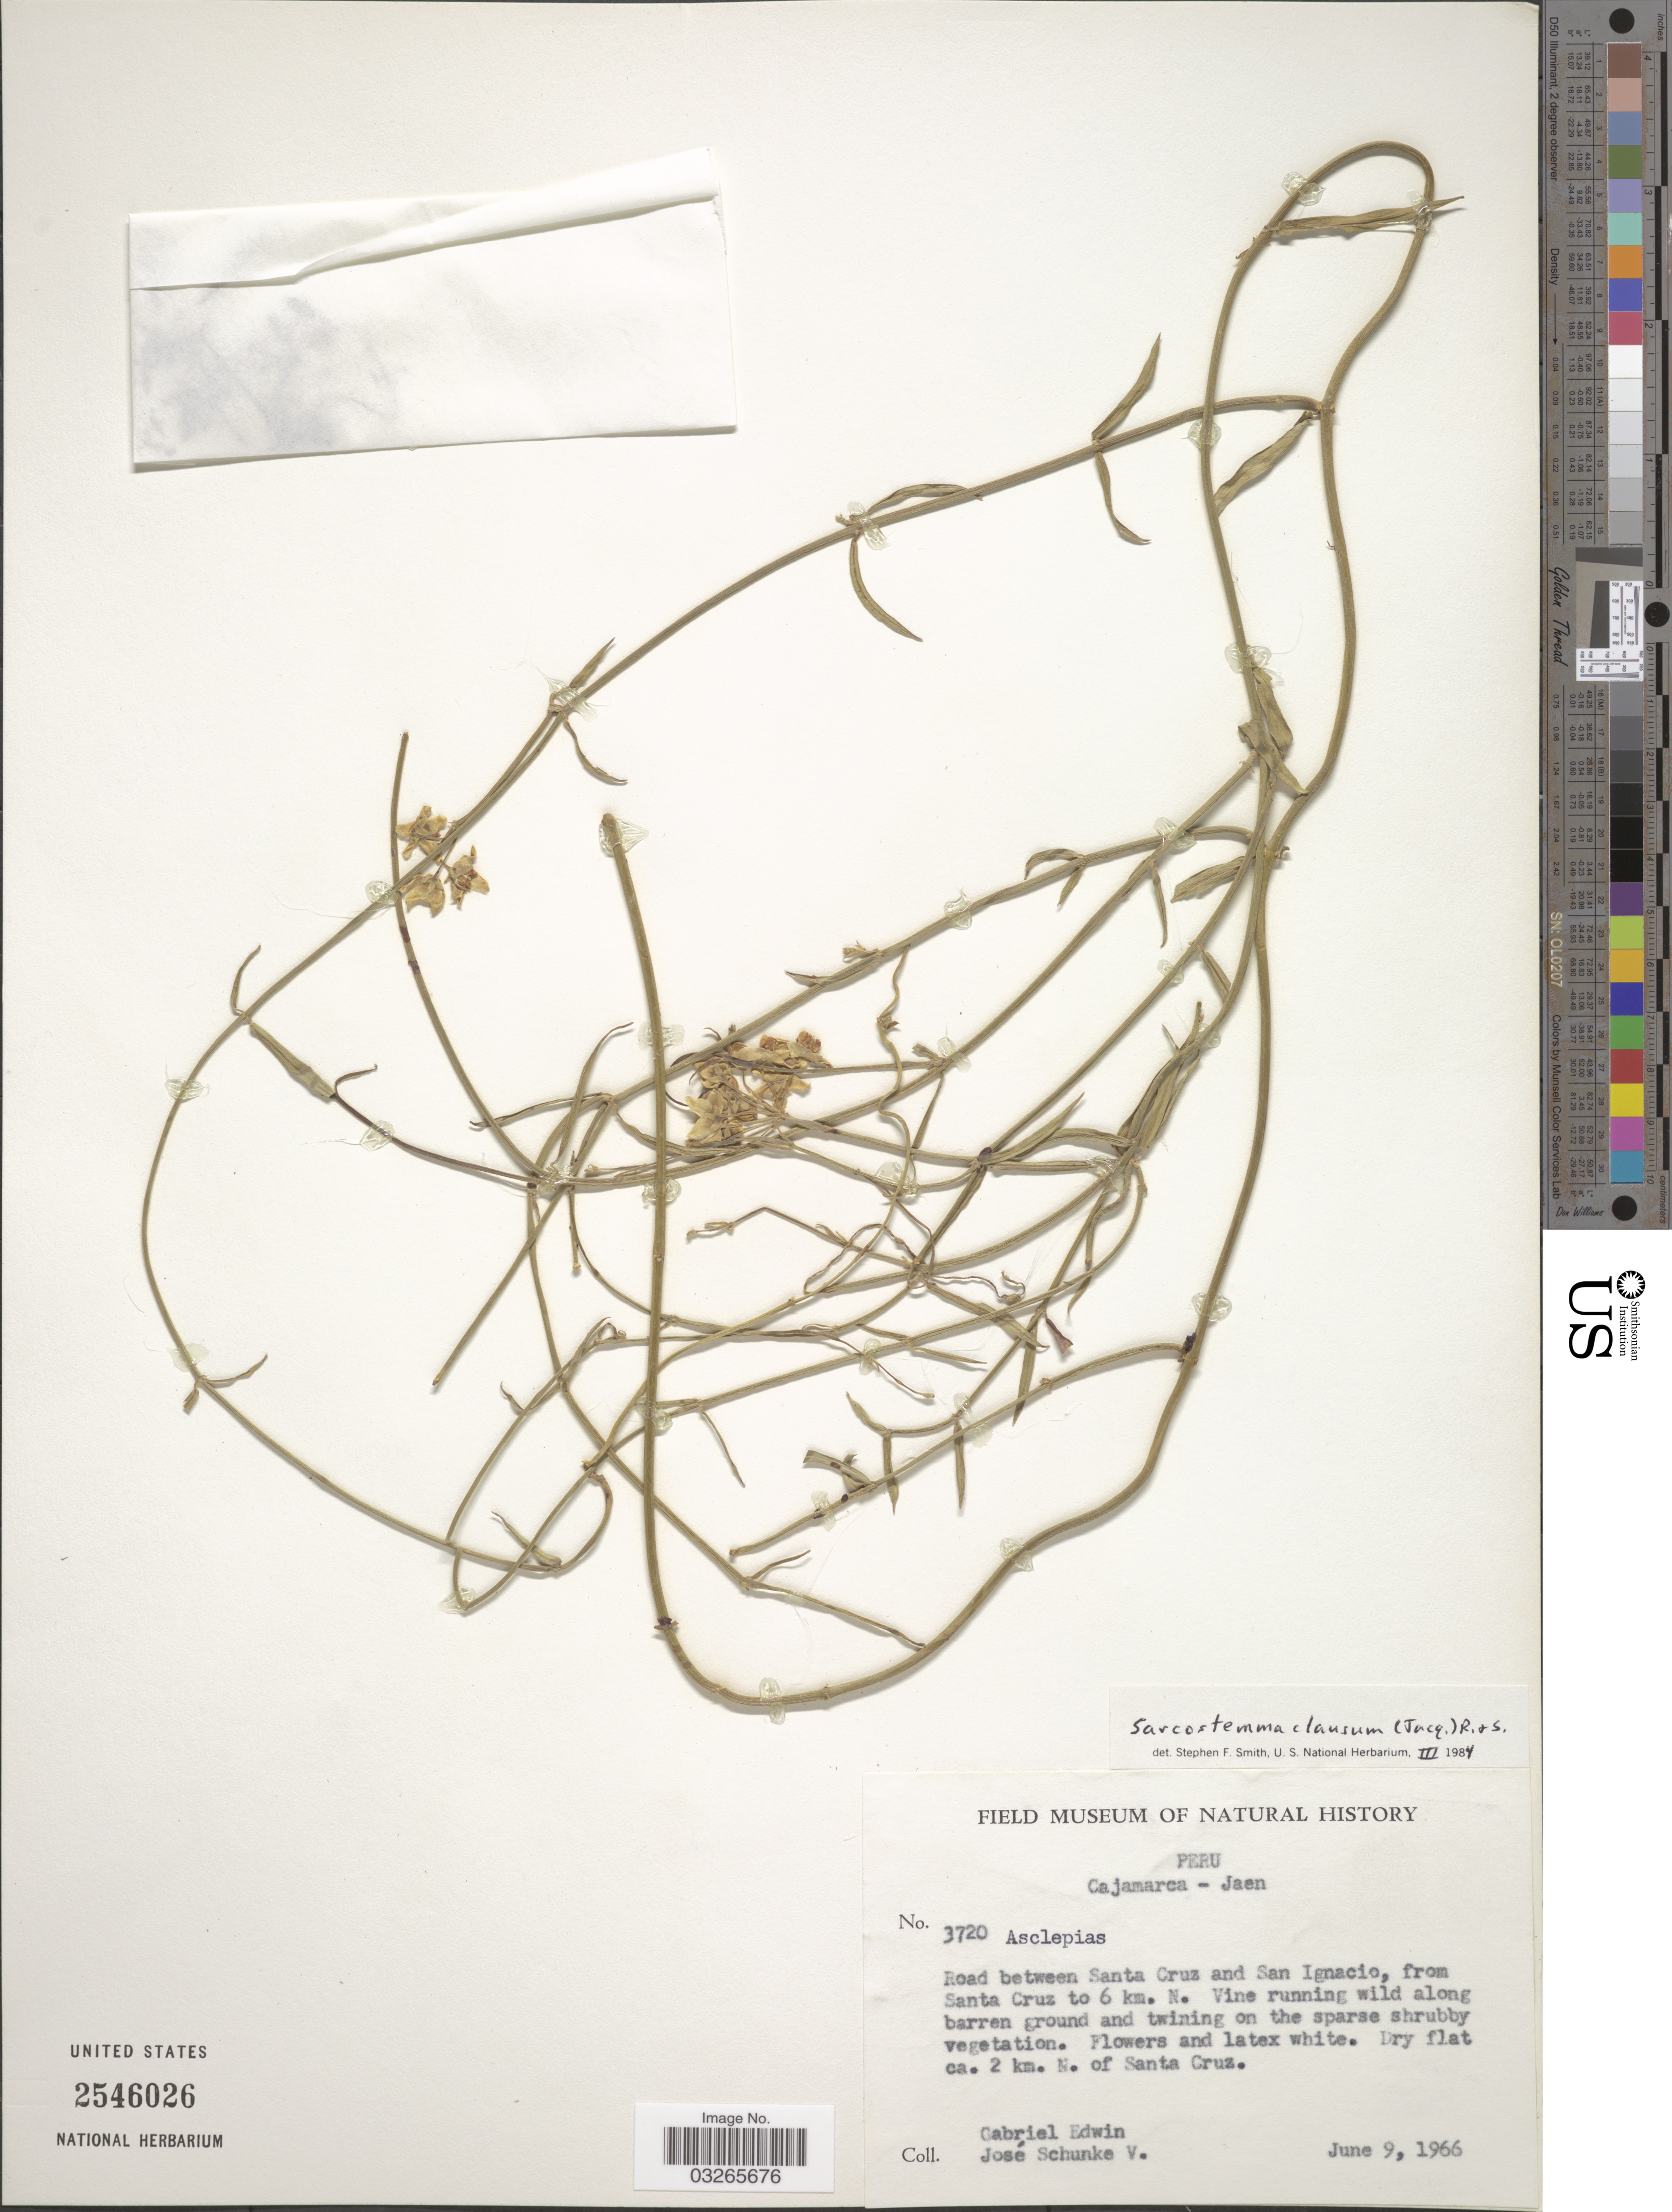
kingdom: Plantae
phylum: Tracheophyta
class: Magnoliopsida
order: Gentianales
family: Apocynaceae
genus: Sarcostemma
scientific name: Sarcostemma clausum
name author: (Jacq.) Schult.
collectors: G. Edwin & J. Schunke Vigo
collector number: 3720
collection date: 1966-06-09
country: Peru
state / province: Cajamarca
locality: Cajamarca - Jaen, Road between Santa Cruz and San Ignacio, from Santa Cruz to 6 km. N., Dry flat ca. 2 km. N. of Santa Cruz.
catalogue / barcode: US 2546026